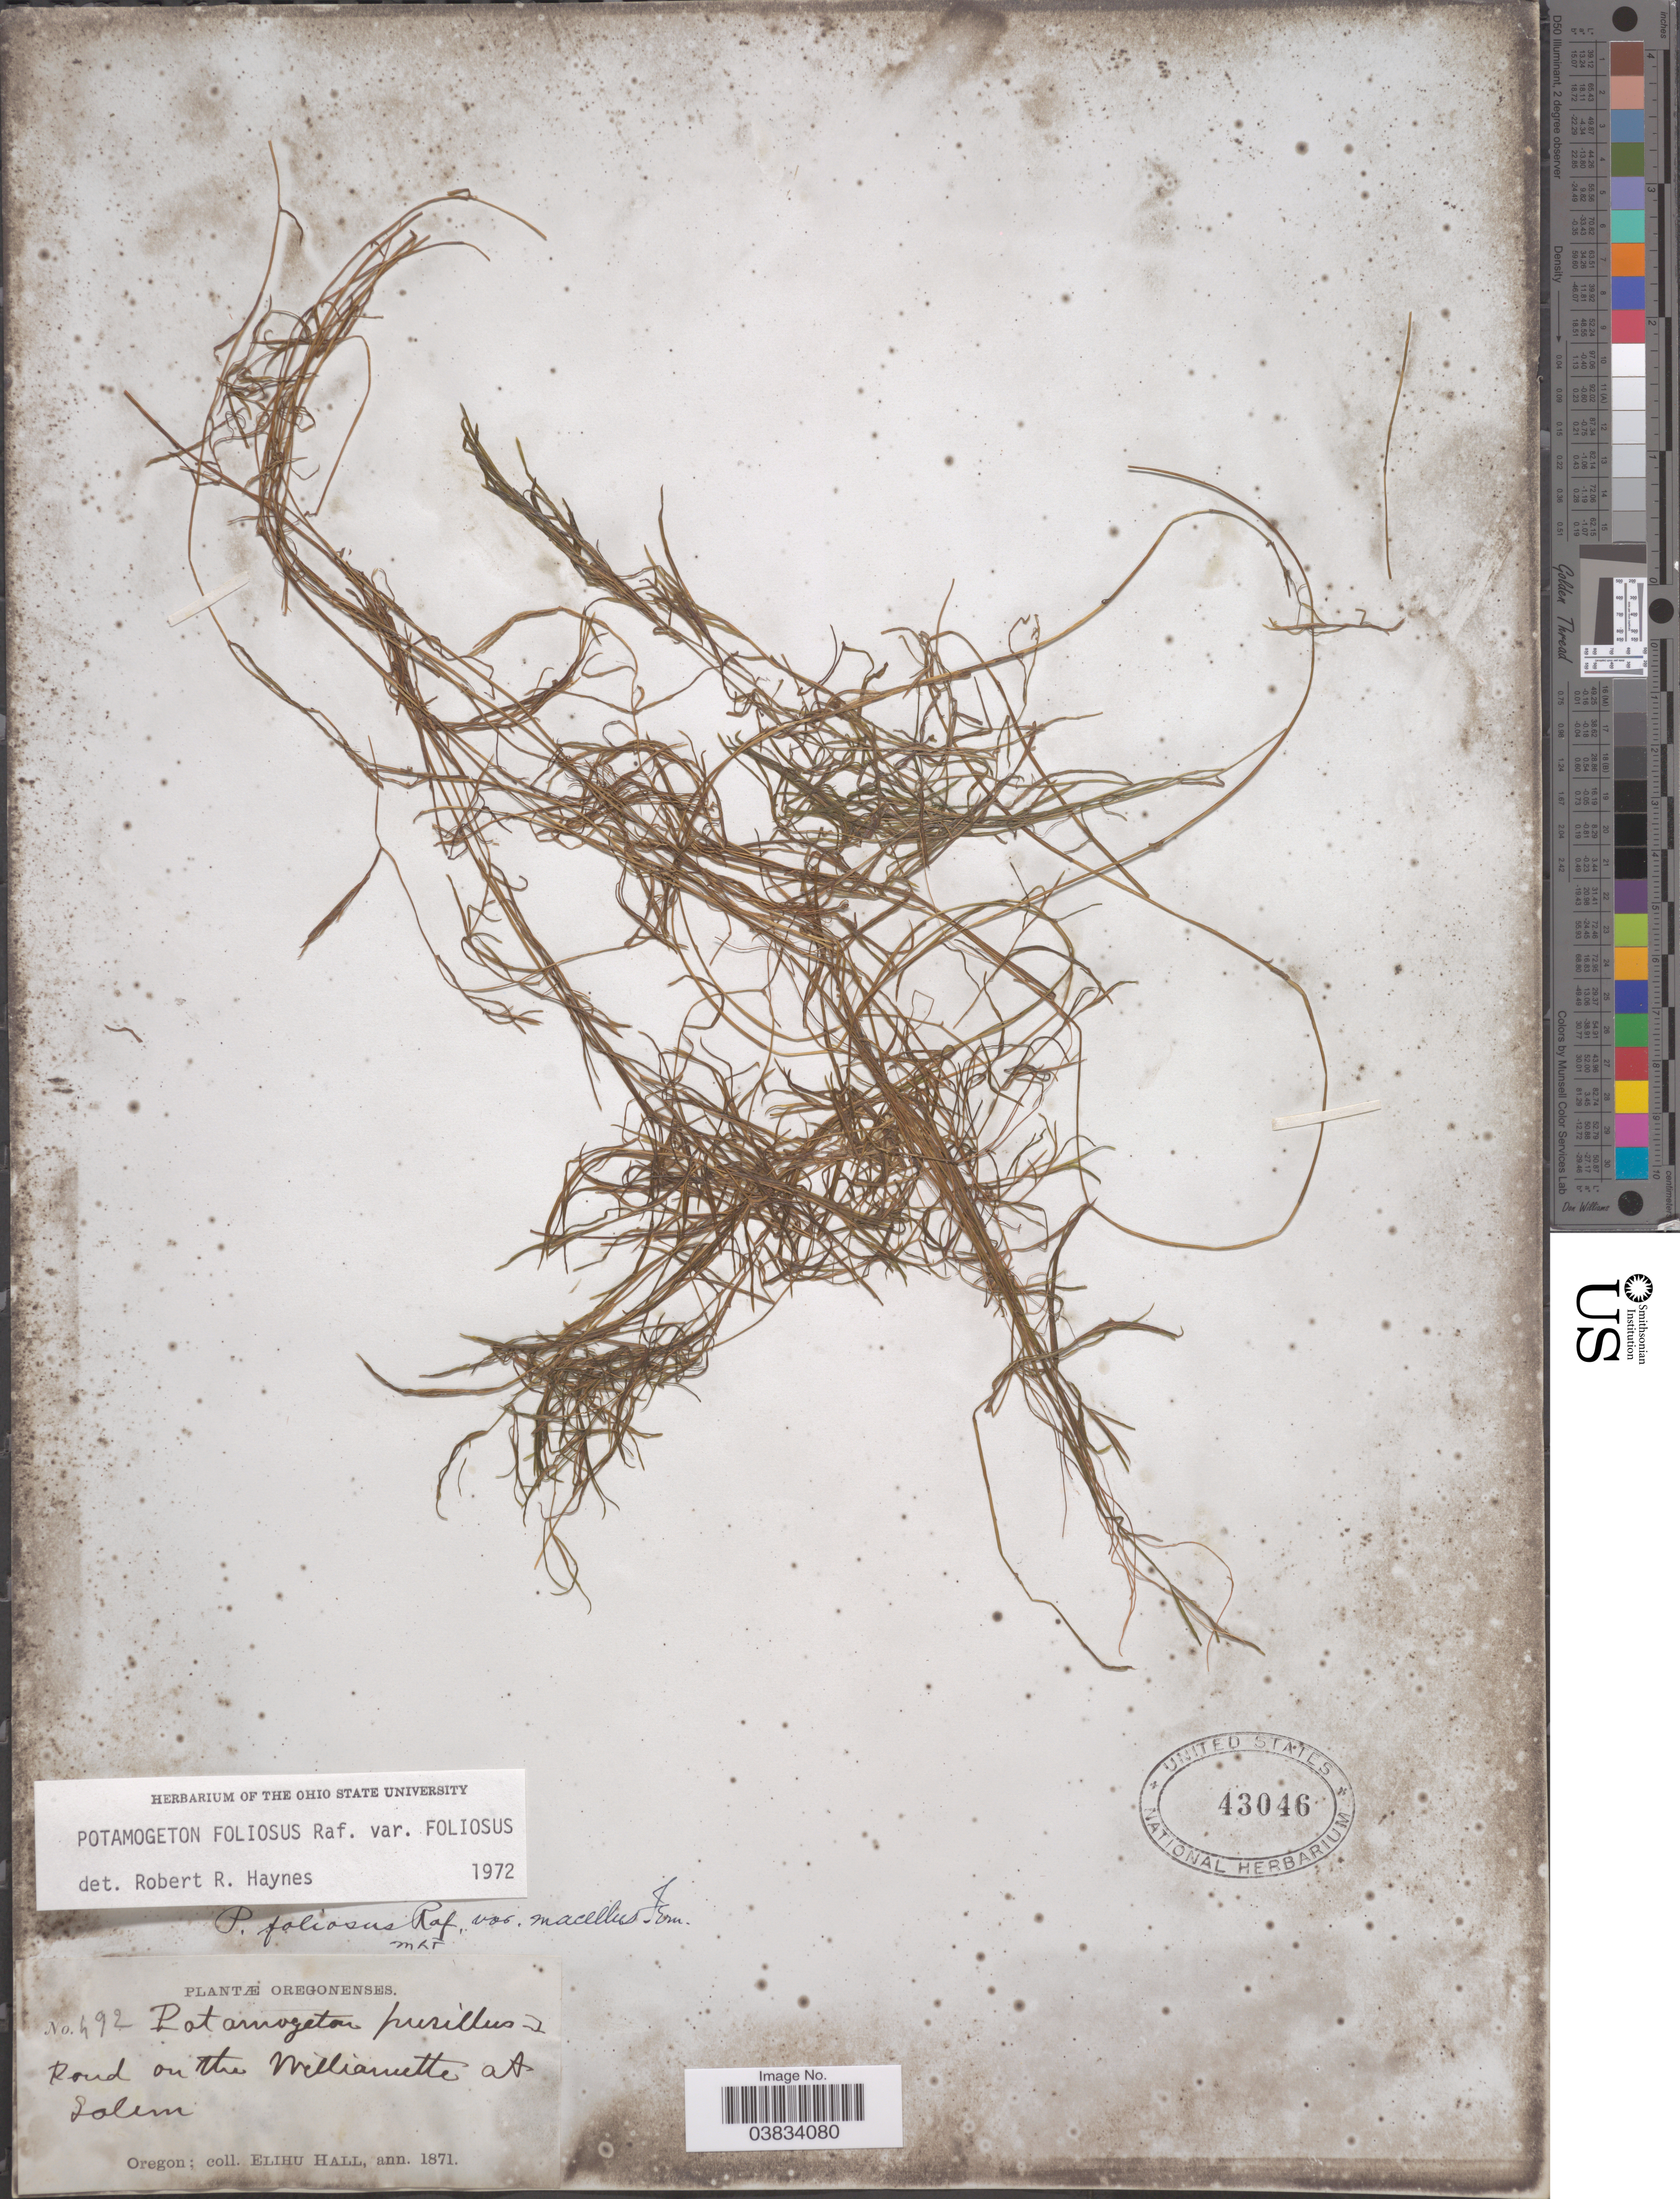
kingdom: Plantae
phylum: Tracheophyta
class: Liliopsida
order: Alismatales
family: Potamogetonaceae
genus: Potamogeton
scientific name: Potamogeton foliosus var. foliosus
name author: Raf.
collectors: E. Hall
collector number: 492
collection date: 1871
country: United States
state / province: Oregon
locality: Oregonenses. Pond on the Willamette at Salem.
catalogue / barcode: US 43046